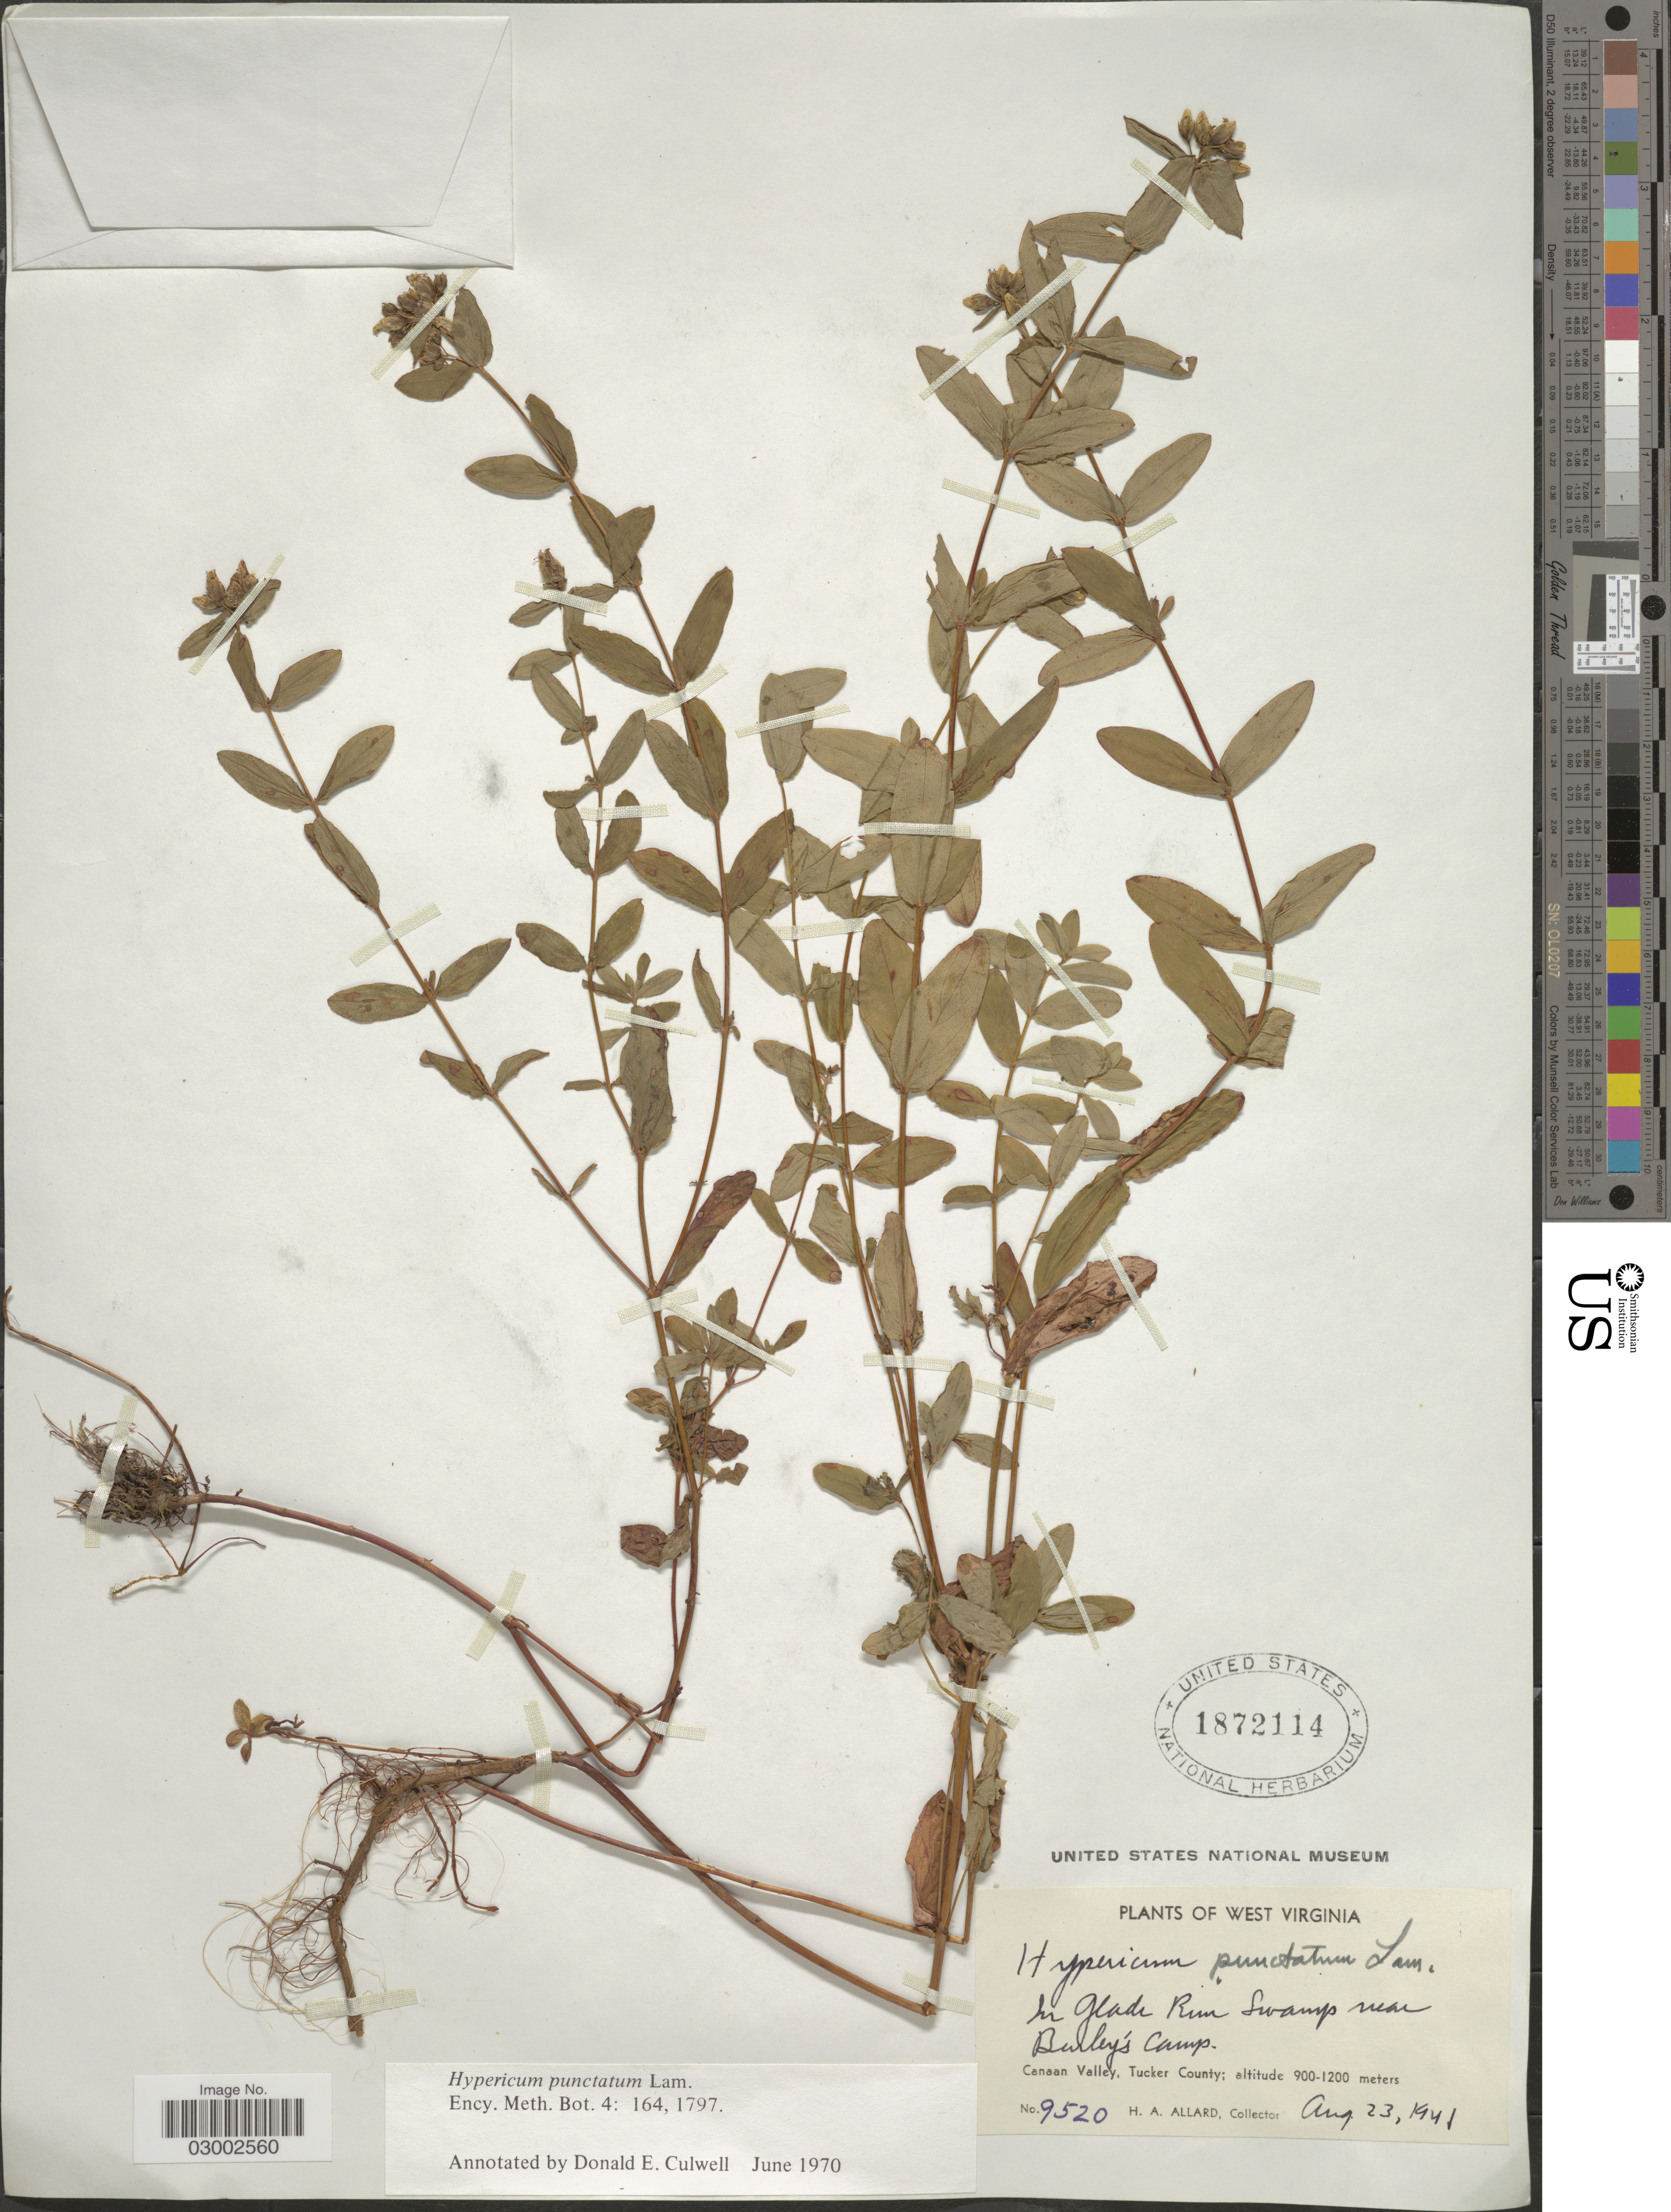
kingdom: Plantae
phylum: Tracheophyta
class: Magnoliopsida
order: Malpighiales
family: Hypericaceae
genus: Hypericum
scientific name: Hypericum punctatum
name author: Lam.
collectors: H. A. Allard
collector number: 9520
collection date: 1941-08-23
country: United States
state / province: West Virginia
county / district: Tucker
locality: In Glade Run Swamp near Burley's Camp. Canaan Valley, Tucker County.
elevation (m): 900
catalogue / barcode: US 1872114